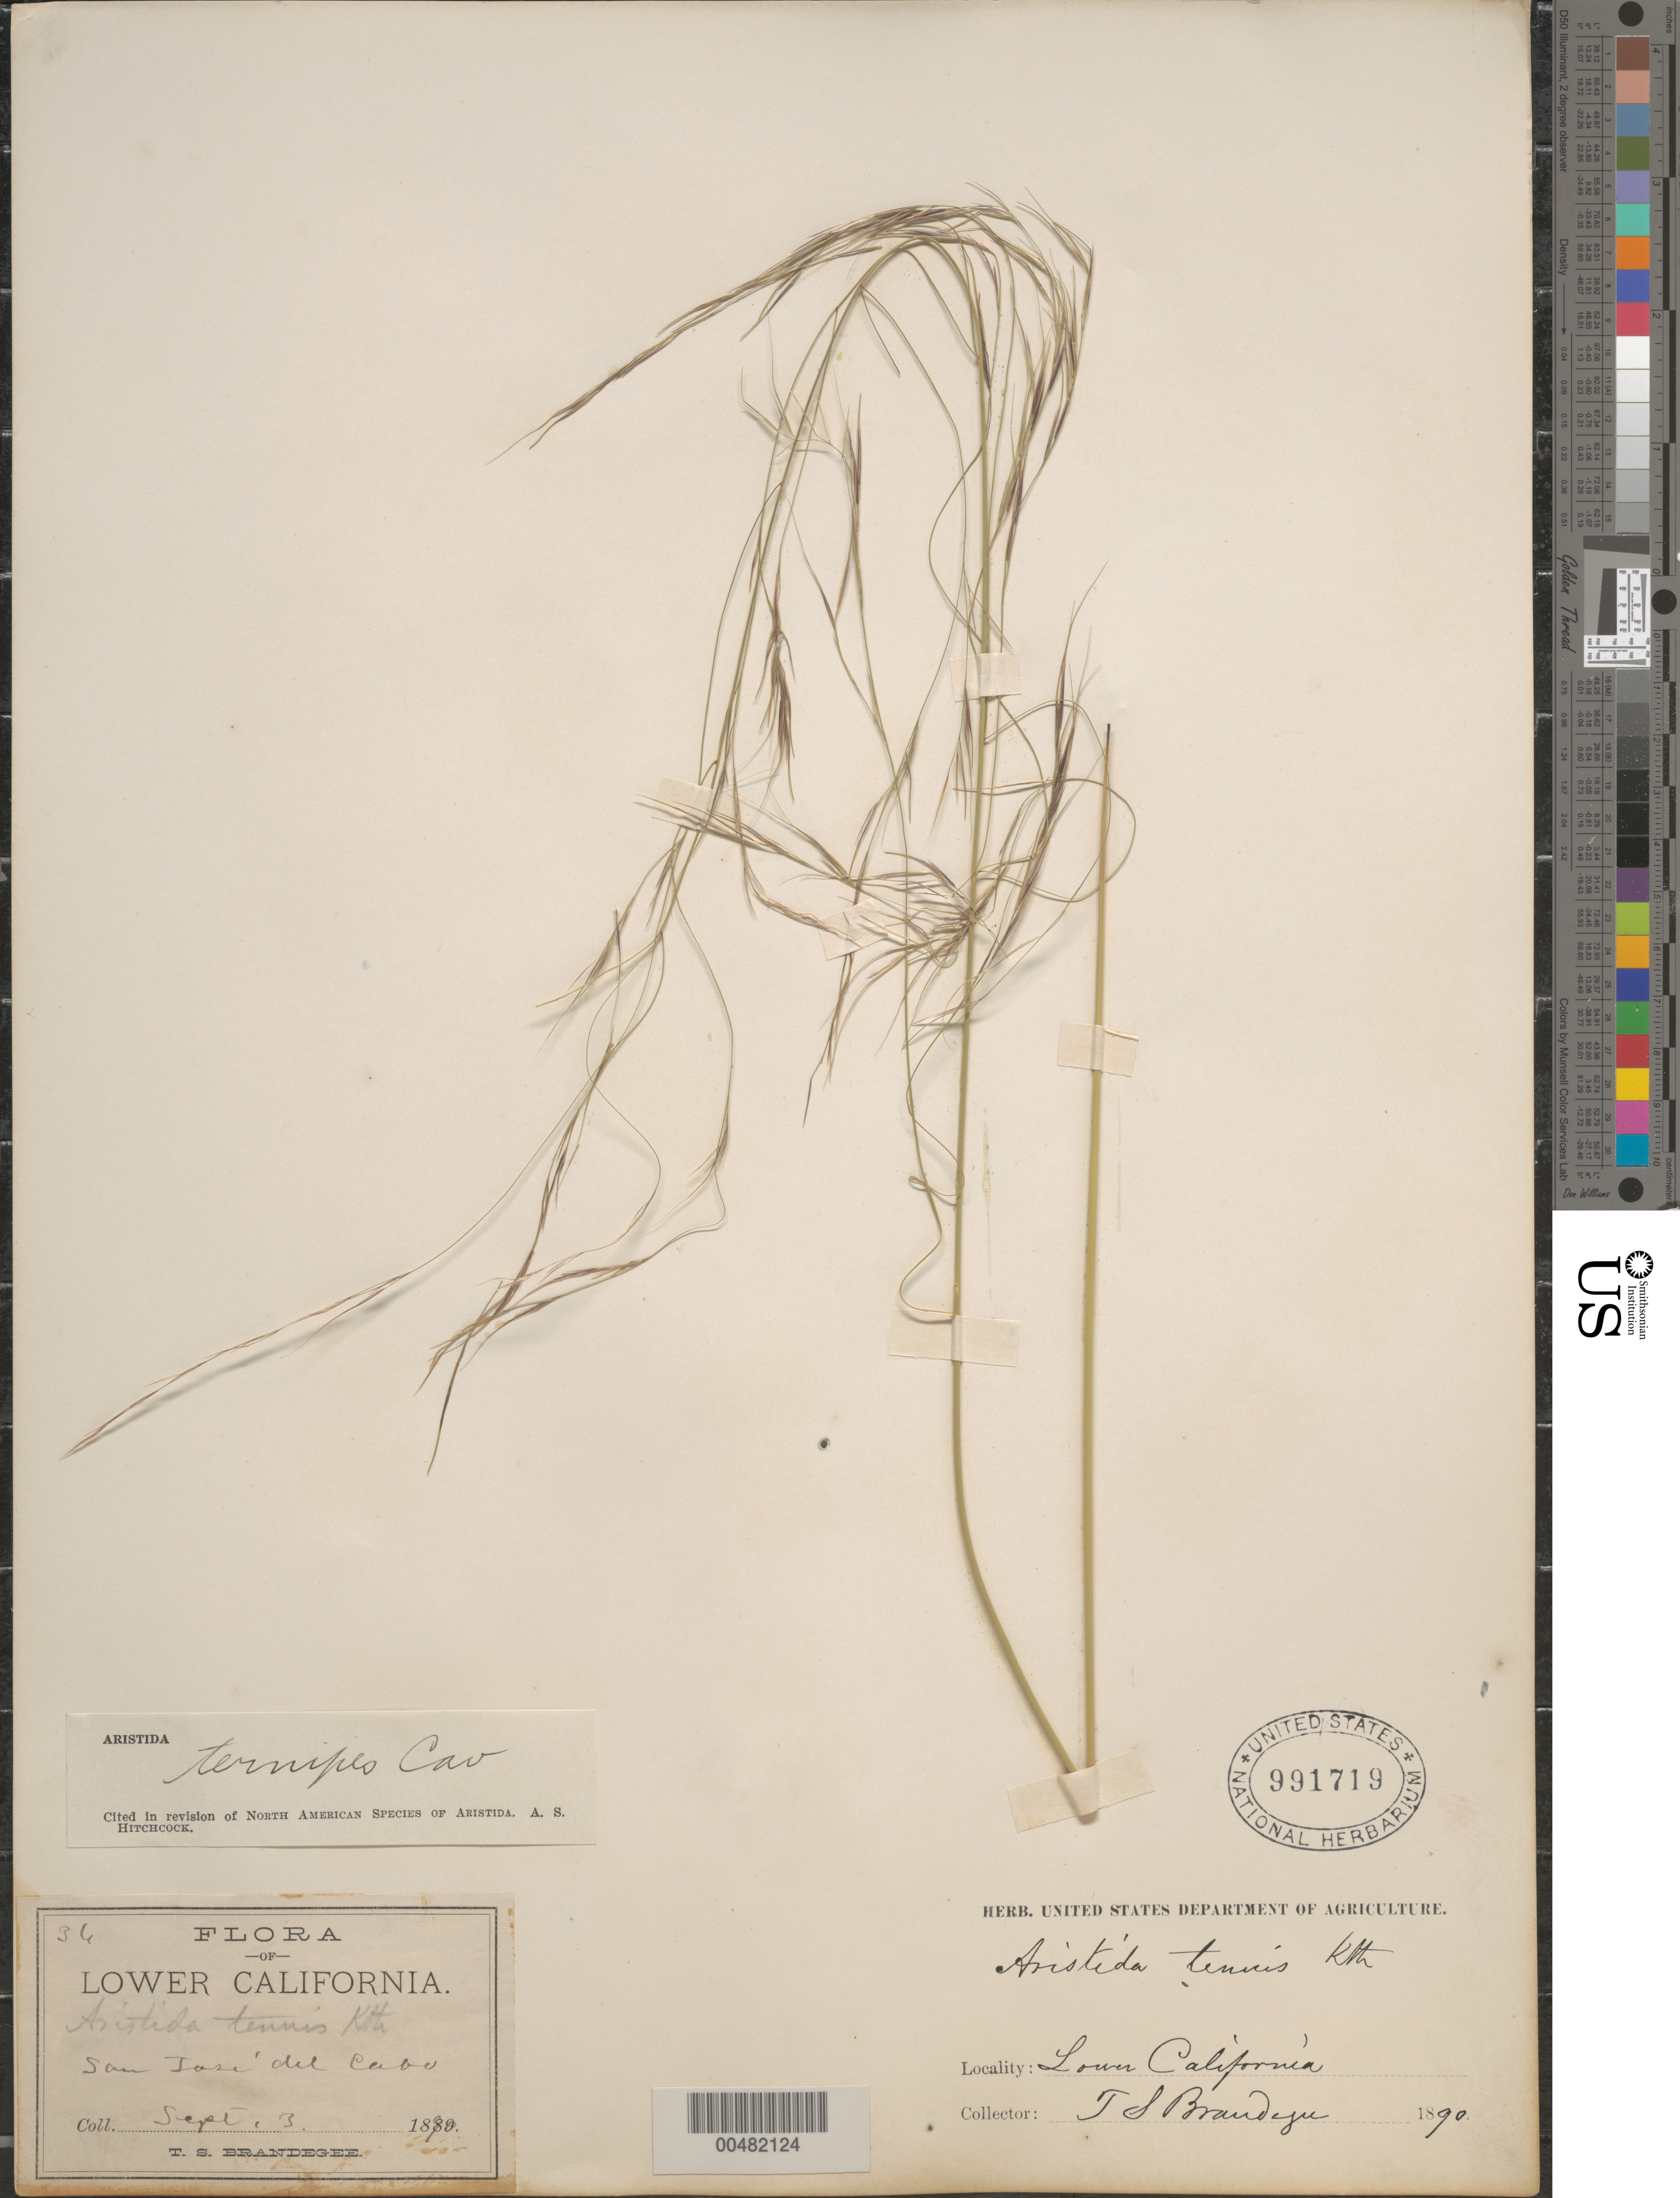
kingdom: Plantae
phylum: Tracheophyta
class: Liliopsida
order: Poales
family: Poaceae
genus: Aristida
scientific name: Aristida ternipes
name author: Cav.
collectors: T. S. Brandegee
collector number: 36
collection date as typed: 3 Sep 1890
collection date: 1890-09-03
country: Mexico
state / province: Baja California Sur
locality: San José del Cabo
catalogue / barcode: US 991719